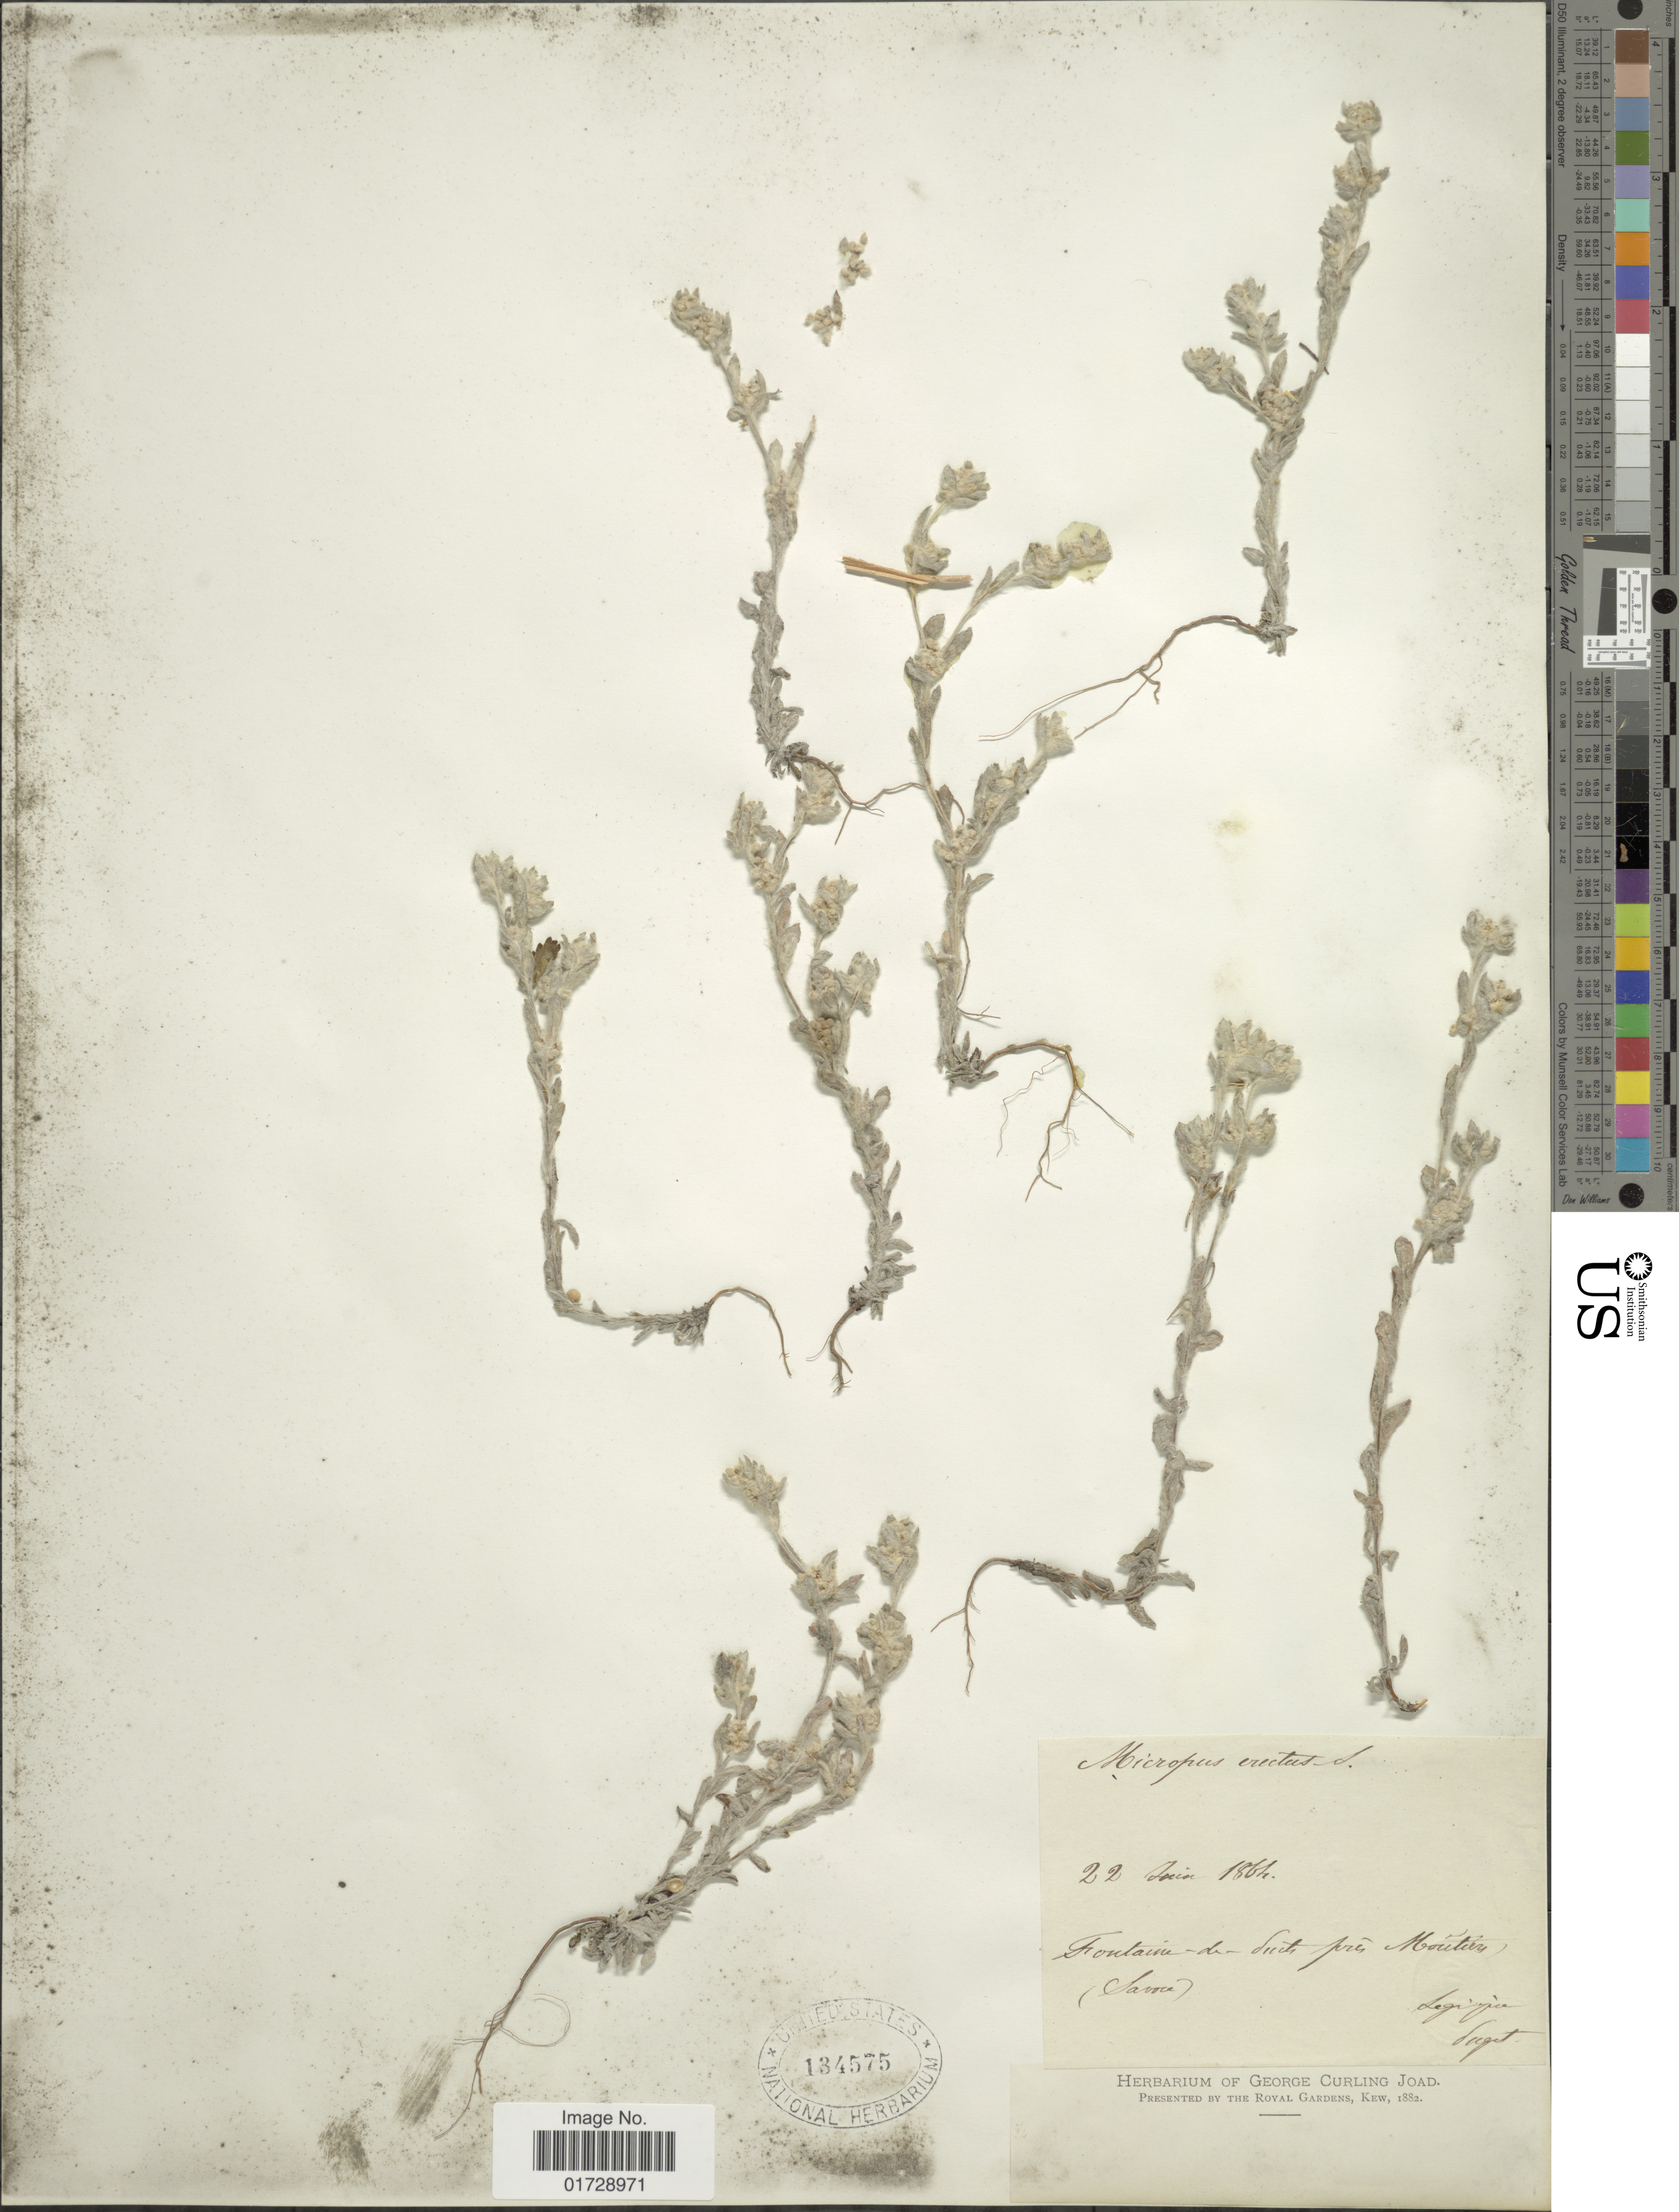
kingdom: Plantae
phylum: Tracheophyta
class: Magnoliopsida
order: Asterales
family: Asteraceae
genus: Micropus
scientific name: Micropus erectus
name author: L.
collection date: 1864-06-22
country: France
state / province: Auvergne-Rhône-Alpes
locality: Fontain de Sect pres Moutery (Salvoce)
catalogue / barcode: US 134575